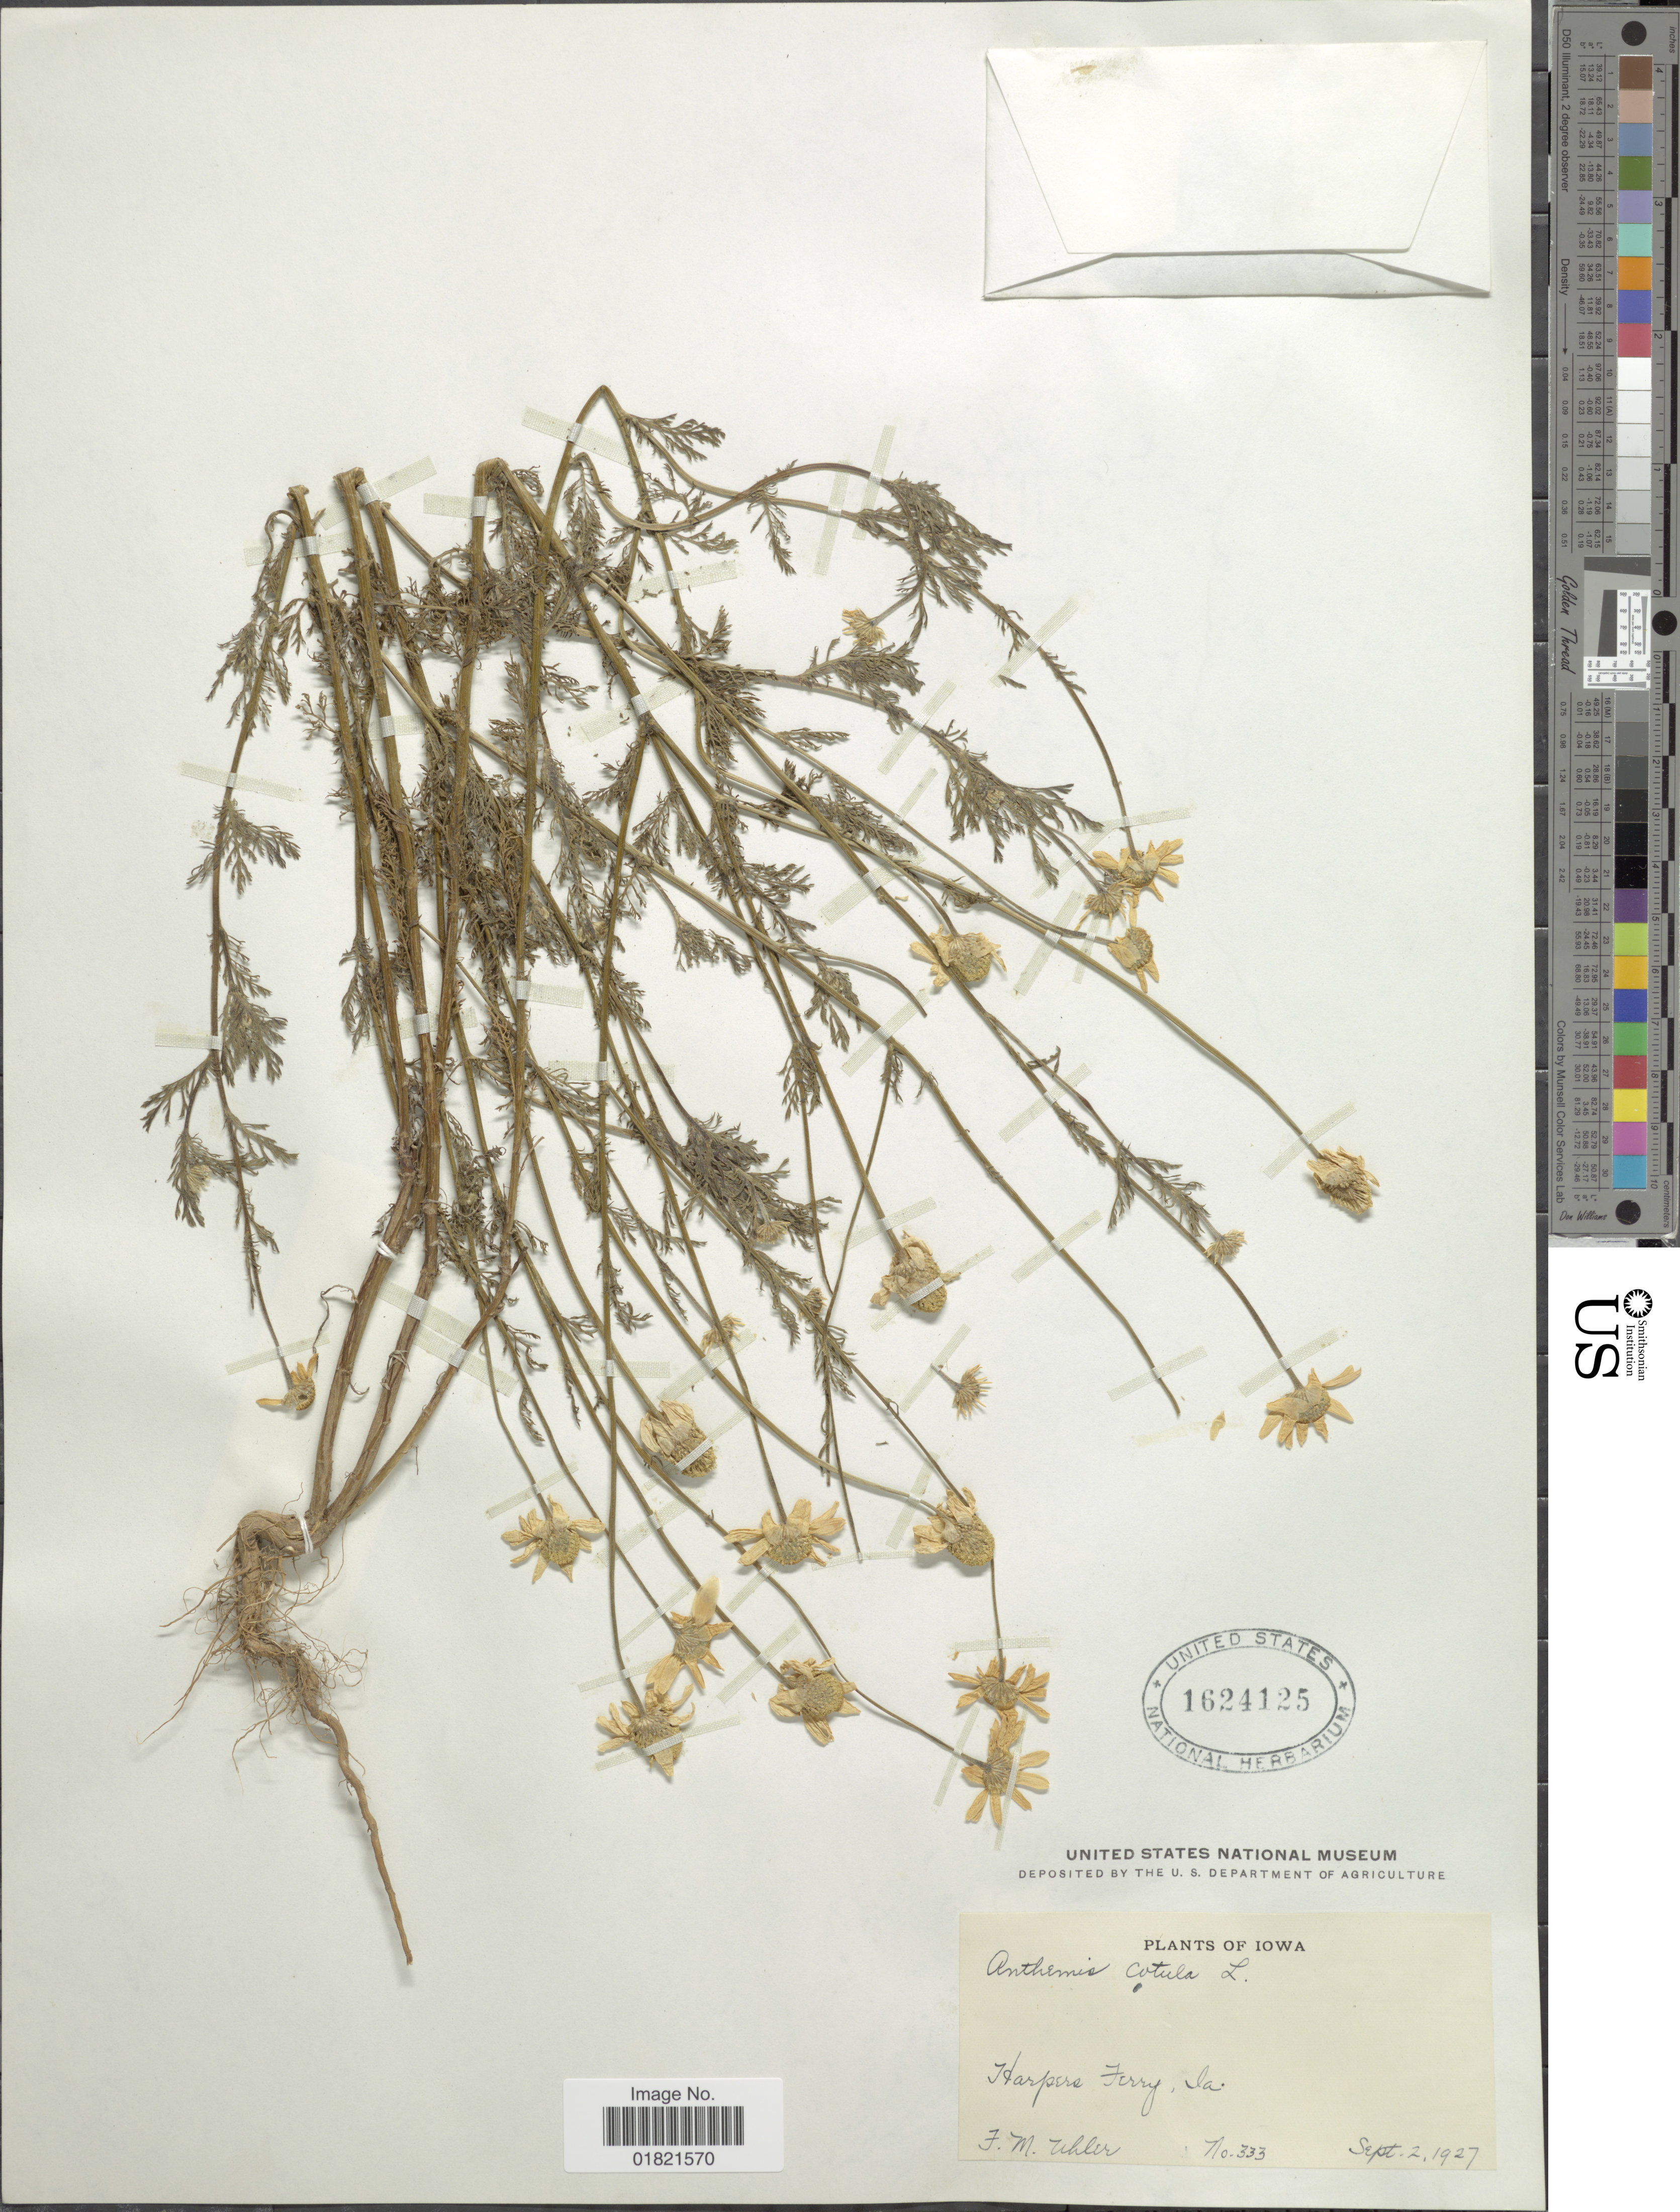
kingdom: Plantae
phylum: Tracheophyta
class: Magnoliopsida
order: Asterales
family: Asteraceae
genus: Anthemis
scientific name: Anthemis cotula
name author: L.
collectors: F. M. Uhler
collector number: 333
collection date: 1927-09-02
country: United States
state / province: Iowa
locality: Harpers Ferry, Ia.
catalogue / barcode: US 1624125